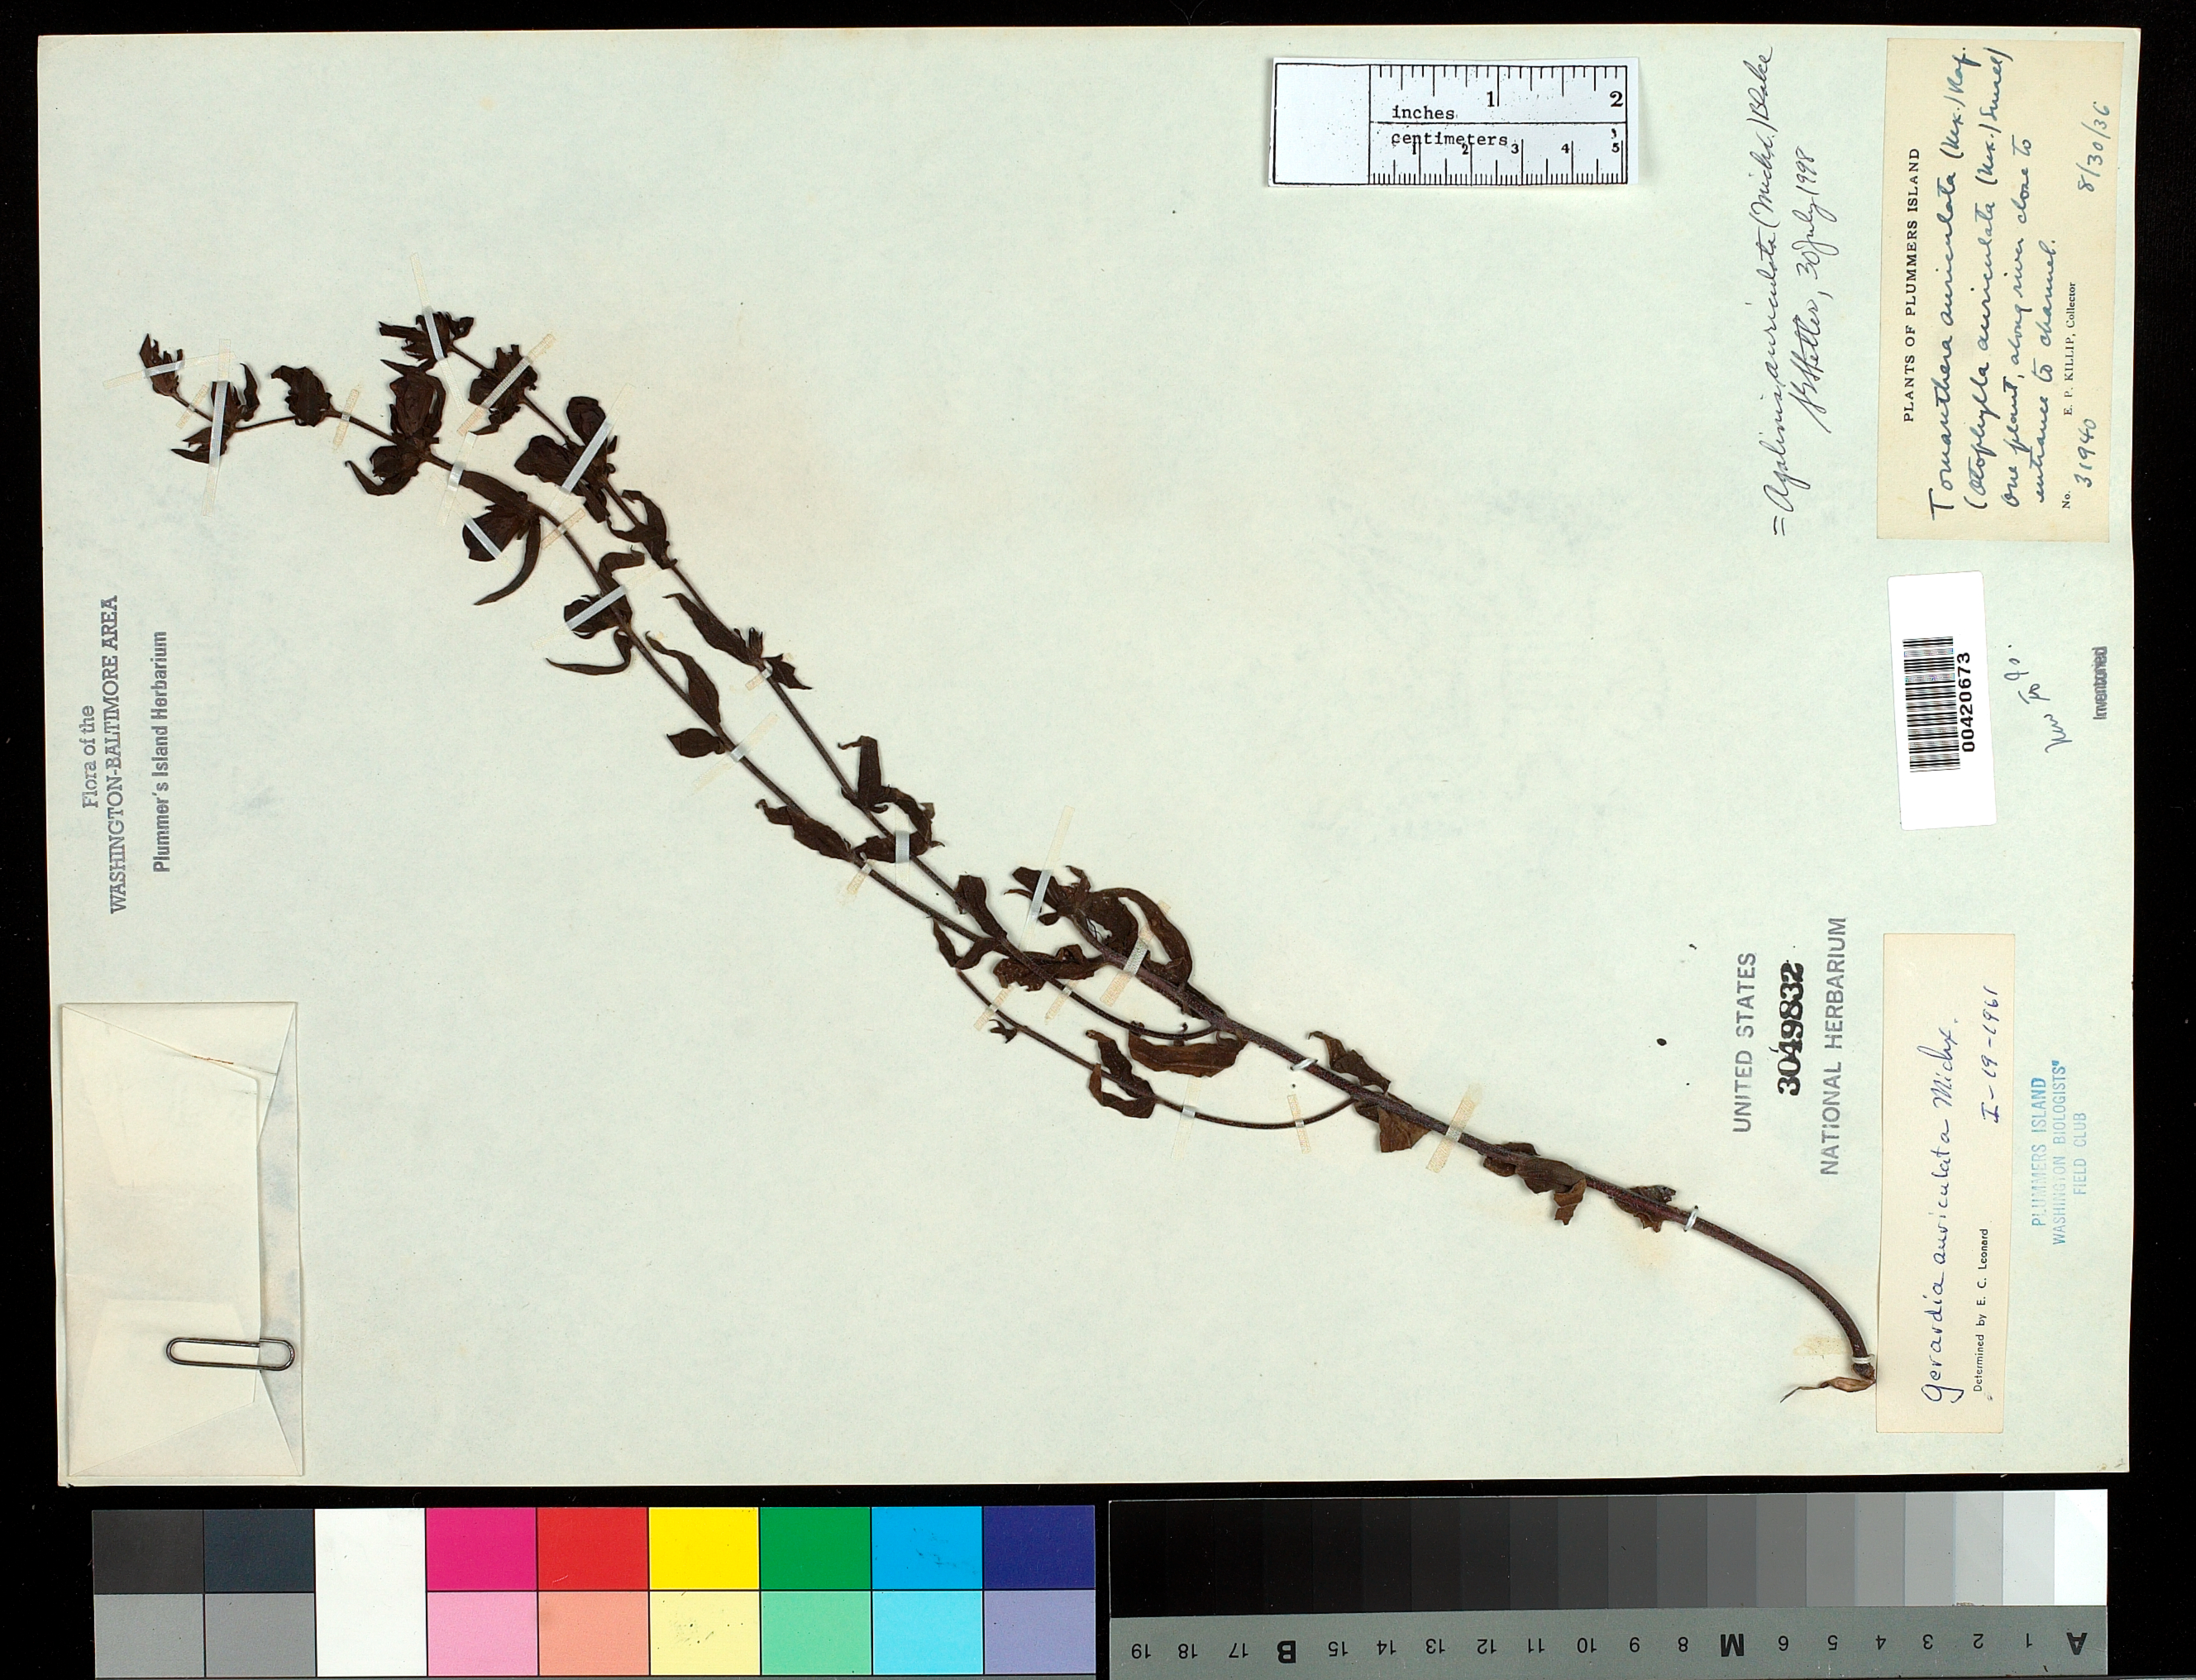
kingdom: Plantae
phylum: Tracheophyta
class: Magnoliopsida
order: Lamiales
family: Orobanchaceae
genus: Agalinis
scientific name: Agalinis auriculata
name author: (Michx.) Raf.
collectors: E. P. Killip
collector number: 31940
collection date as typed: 30 Aug 1936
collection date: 1936-08-30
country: United States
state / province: Maryland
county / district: Montgomery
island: Plummers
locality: Plummer's Island; along river Close to entrance to Channel Plummers Island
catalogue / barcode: US 3049832